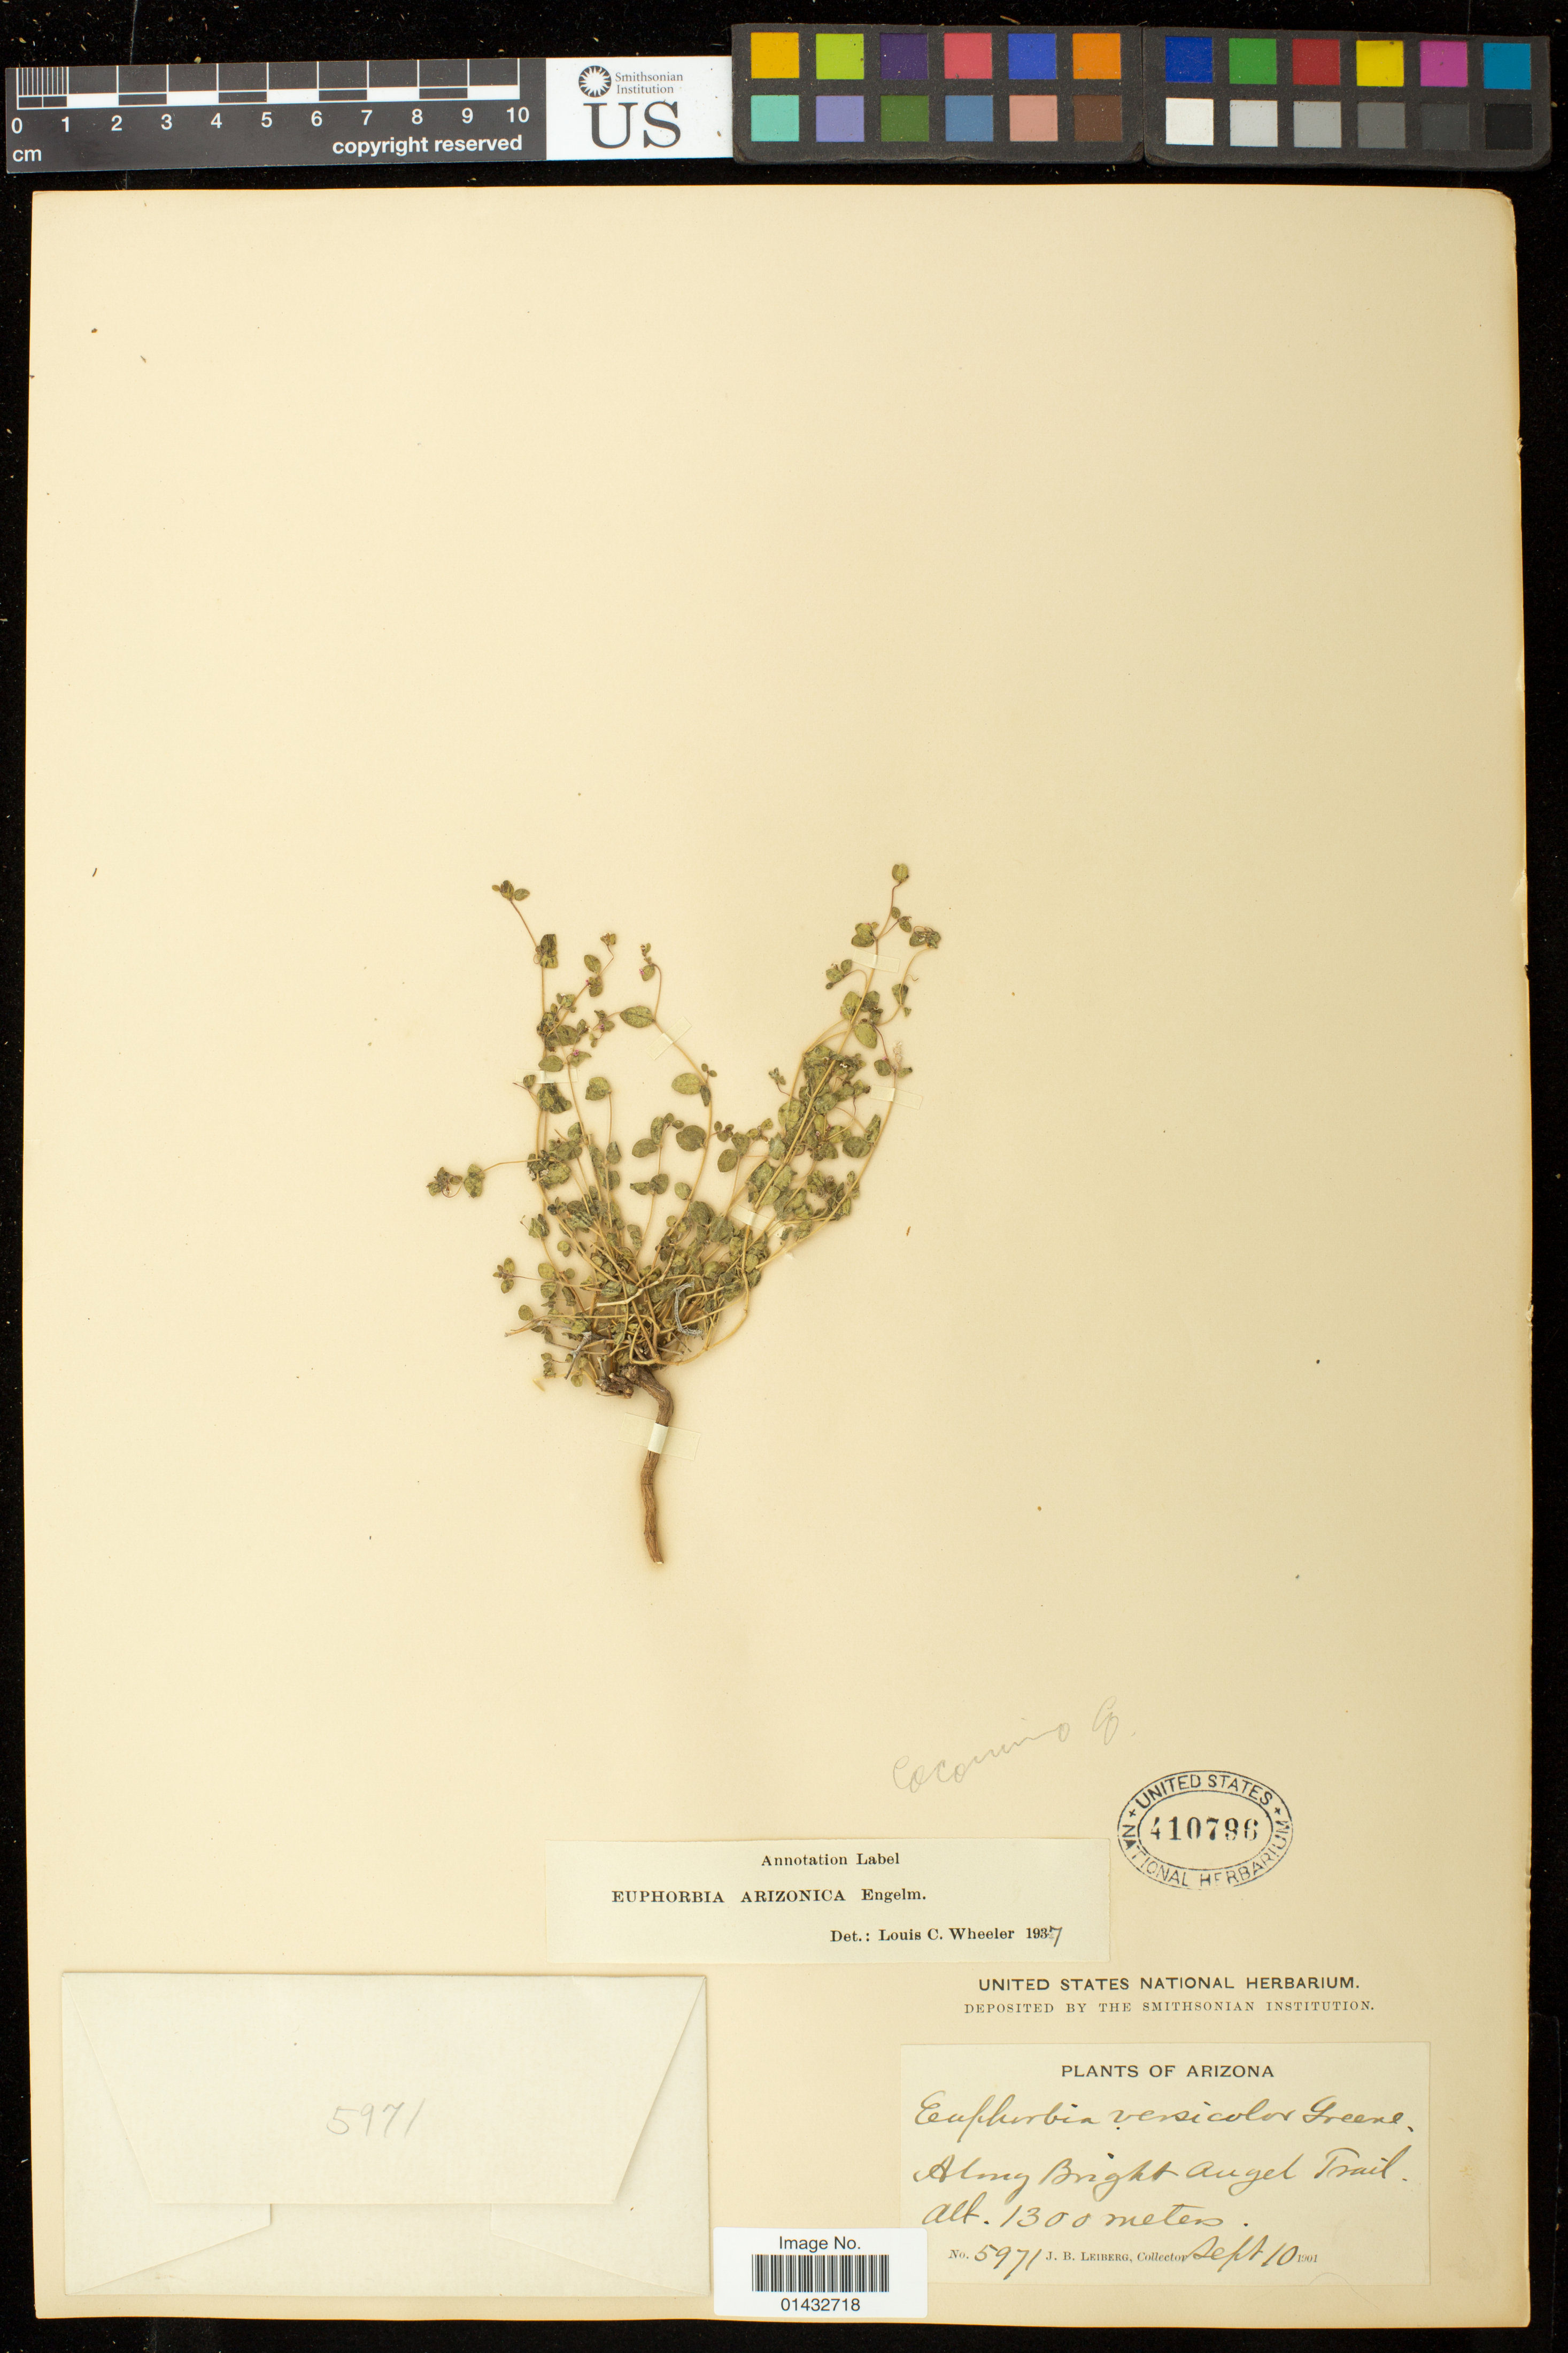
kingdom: Plantae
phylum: Tracheophyta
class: Magnoliopsida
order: Malpighiales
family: Euphorbiaceae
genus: Euphorbia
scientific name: Euphorbia arizonica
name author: Engelm.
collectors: J. Leiberg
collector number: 5971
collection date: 1901-09-10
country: United States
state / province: Arizona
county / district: Coconino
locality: Bright Angel Trail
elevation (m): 1300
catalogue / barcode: US 410796